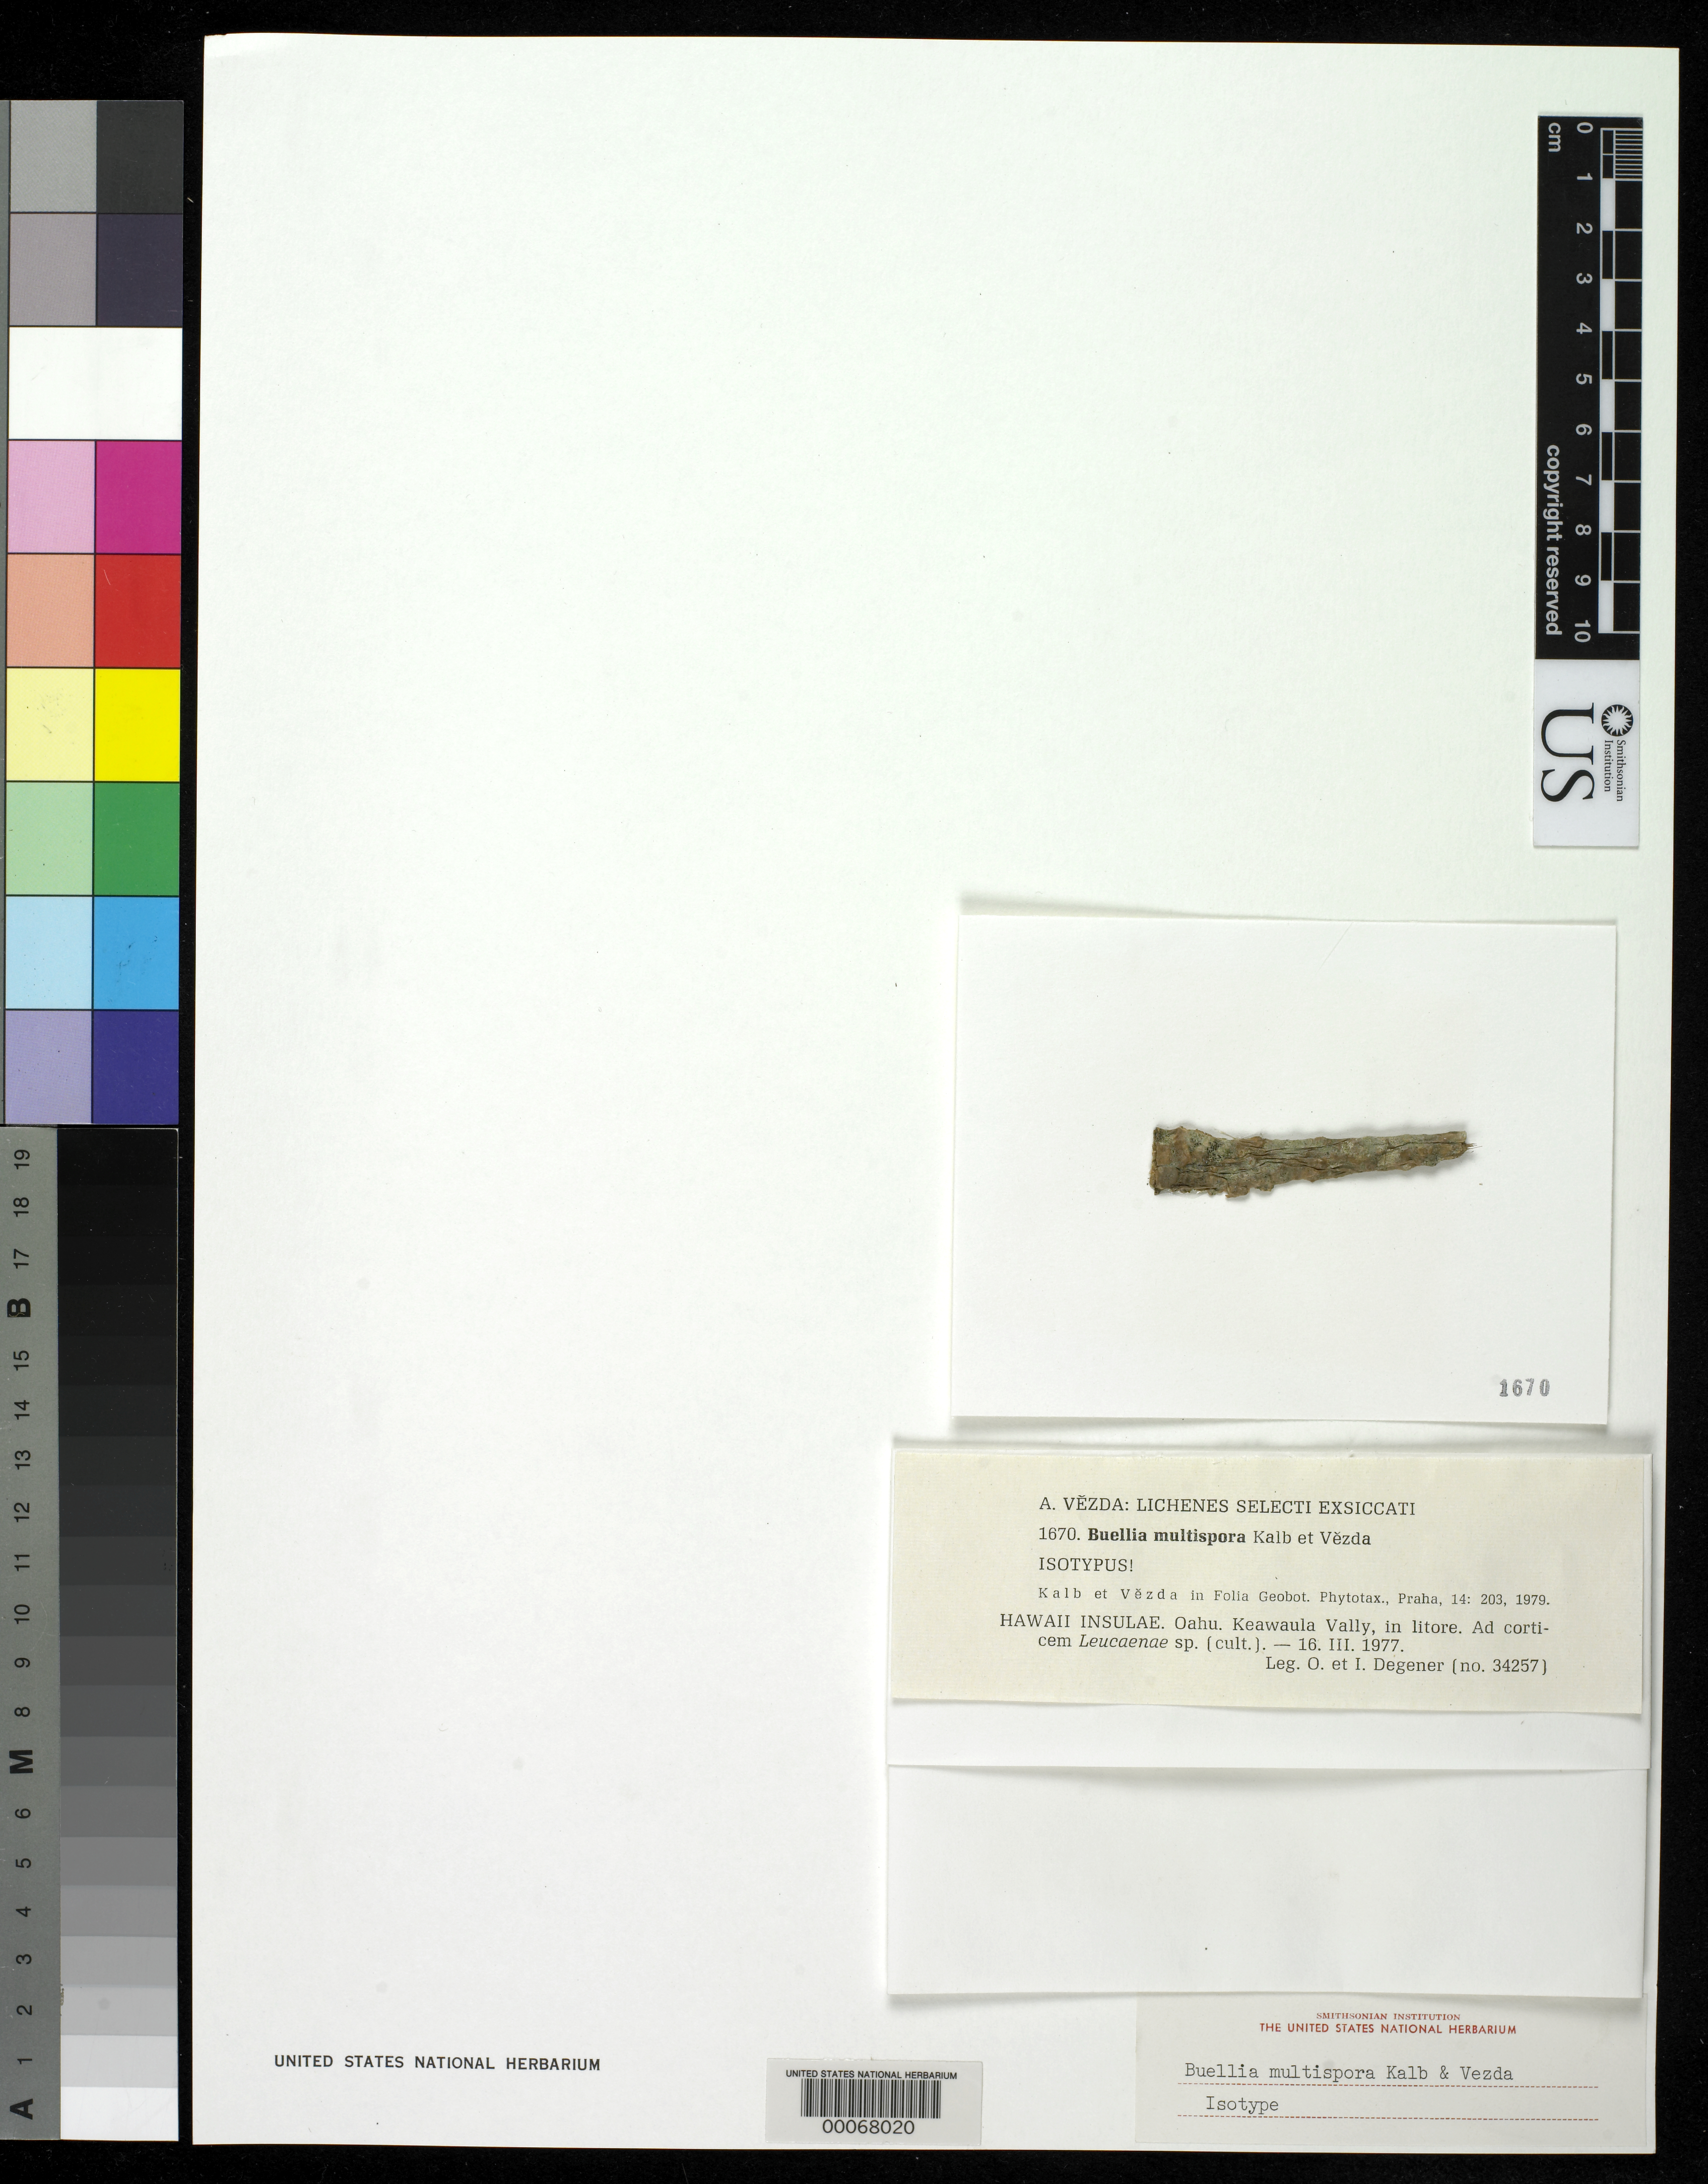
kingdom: Fungi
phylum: Ascomycota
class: Lecanoromycetes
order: Caliciales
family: Caliciaceae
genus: Buellia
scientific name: Buellia multispora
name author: Kalb & Vezda in Vezda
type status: Isotype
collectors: O. Degener & I. Degener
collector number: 34257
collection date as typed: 16 Mar 1977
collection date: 1977-03-16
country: United States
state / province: Hawaii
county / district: Honolulu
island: Oahu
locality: Keawaula Valley.